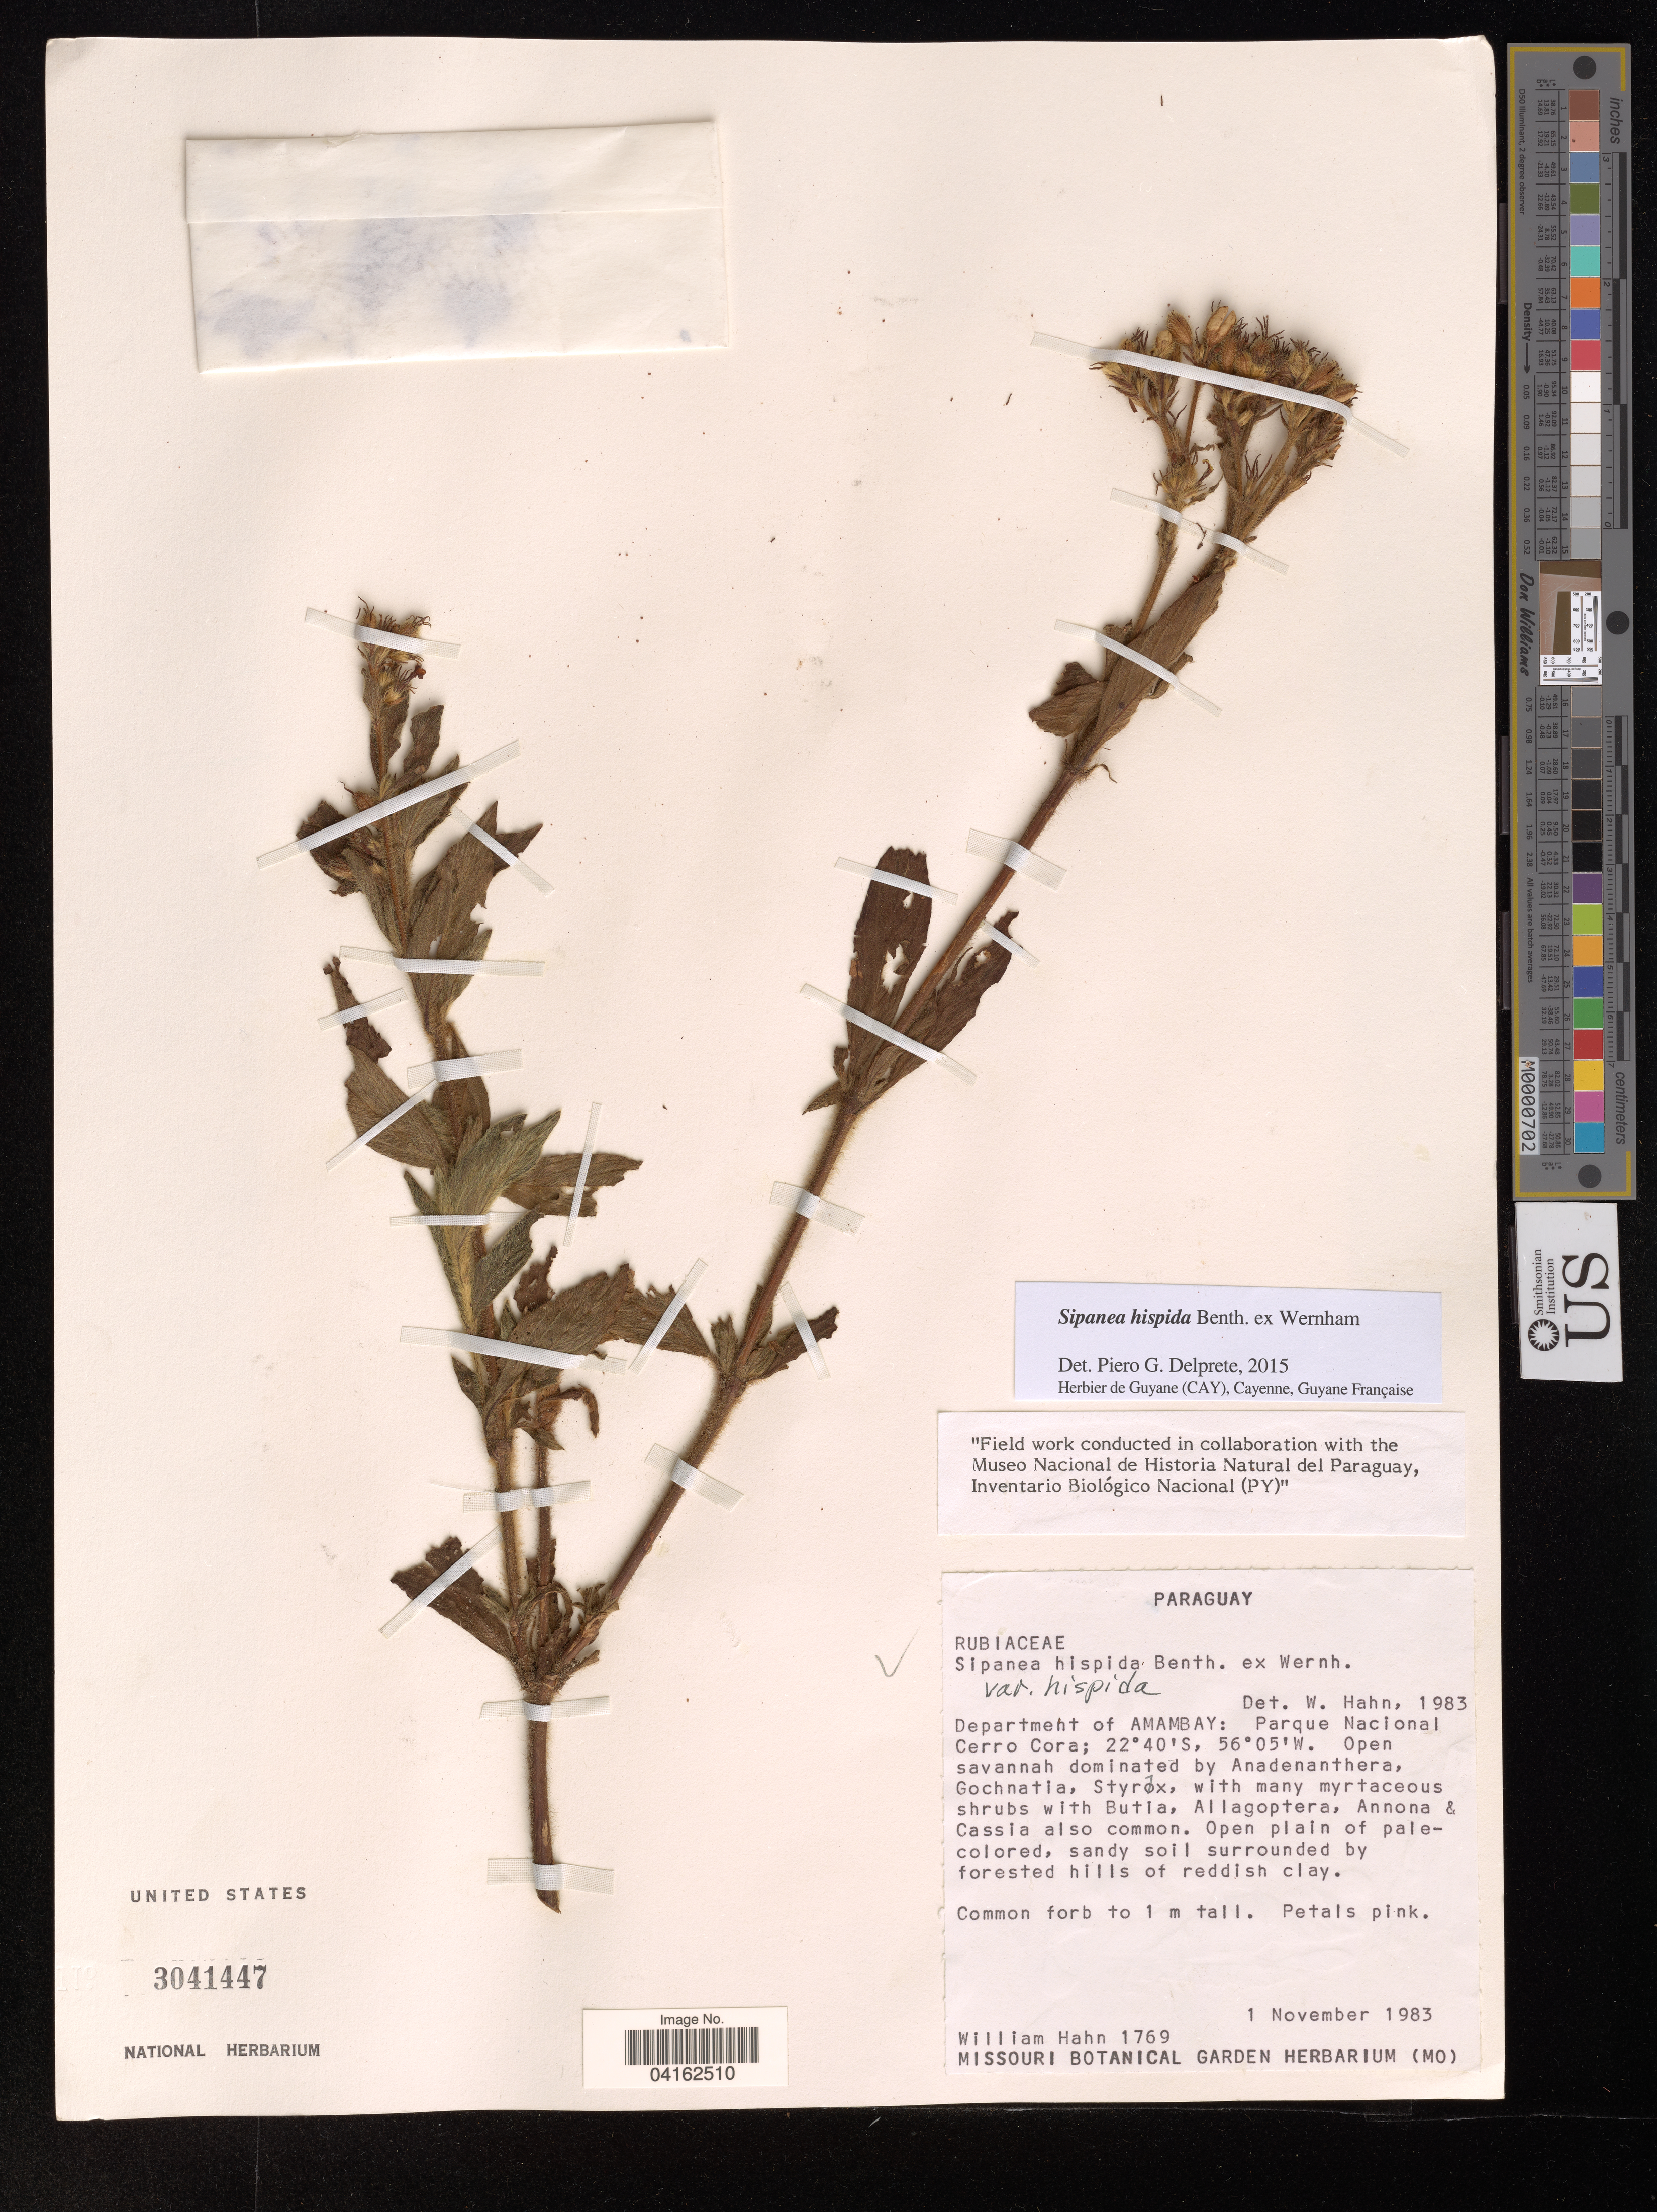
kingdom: Plantae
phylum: Tracheophyta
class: Magnoliopsida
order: Gentianales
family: Rubiaceae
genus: Sipanea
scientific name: Sipanea hispida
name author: Benth. ex Wernham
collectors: W. Hahn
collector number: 1769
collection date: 1983-11-01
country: Paraguay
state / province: Amambay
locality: Parque Nacional Cerro Cora.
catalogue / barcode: US 3041447